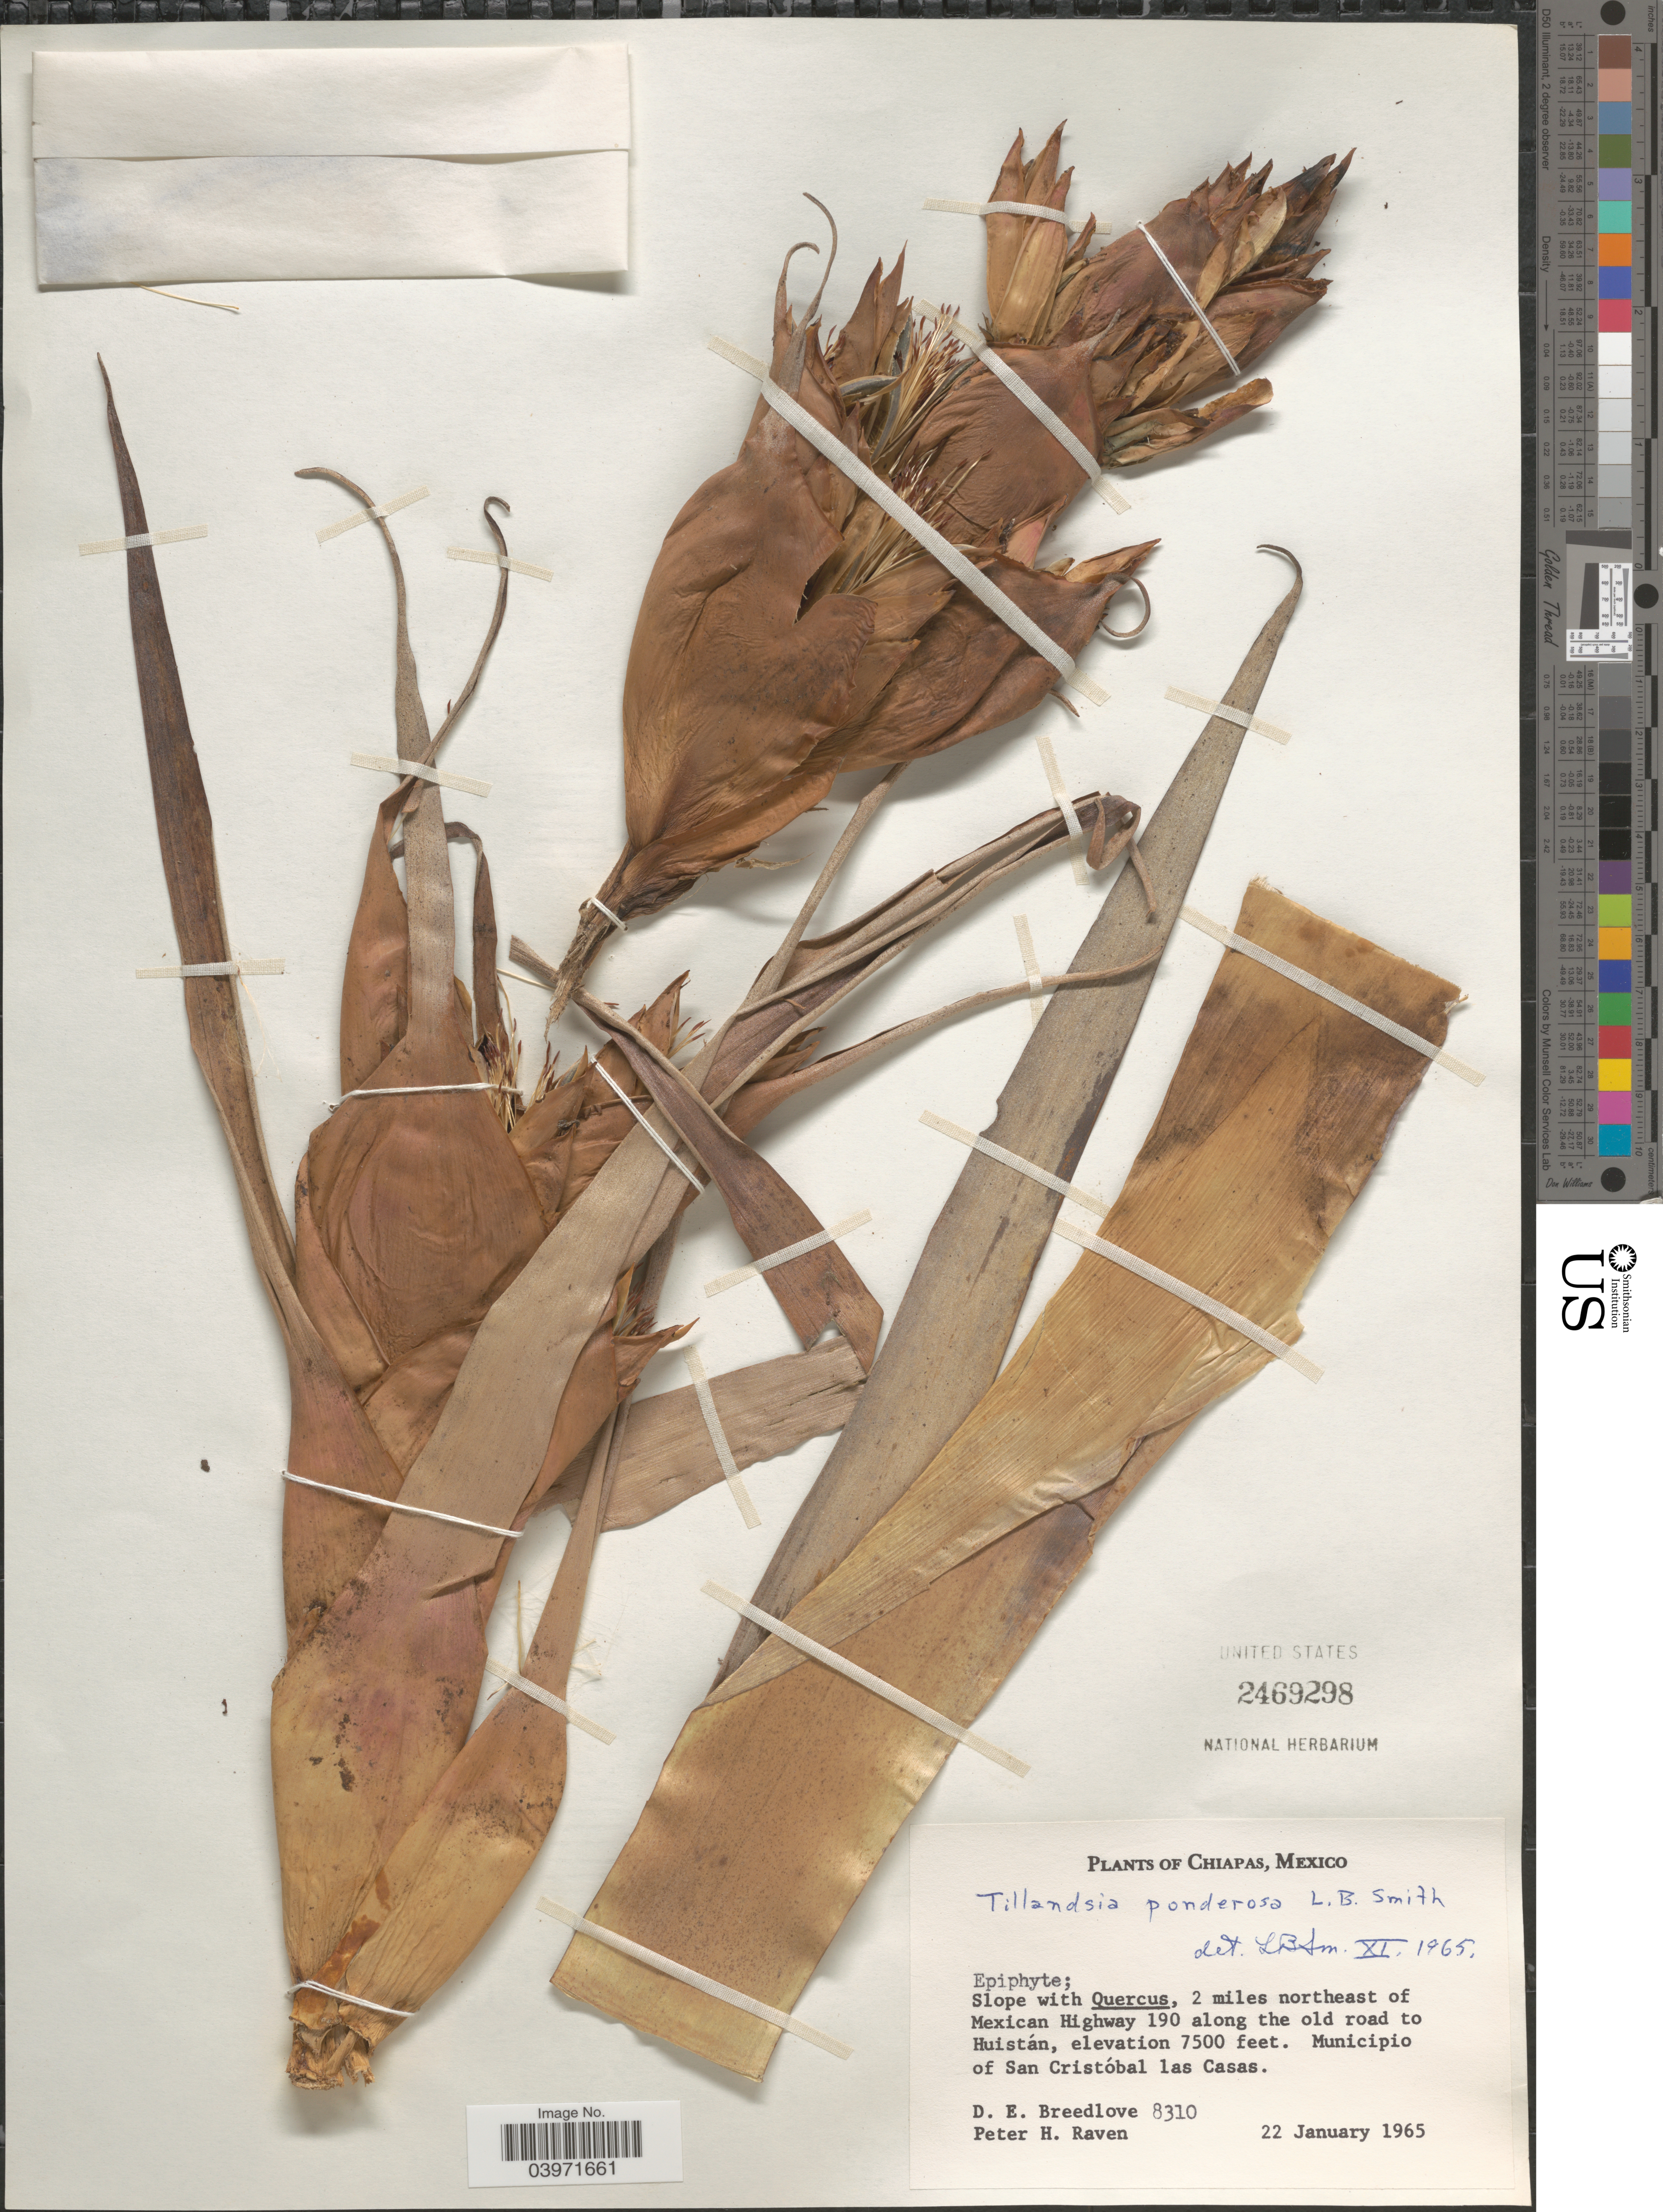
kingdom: Plantae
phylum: Tracheophyta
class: Liliopsida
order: Poales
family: Bromeliaceae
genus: Tillandsia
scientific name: Tillandsia ponderosa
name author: L.B. Sm.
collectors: D. E. Breedlove & P. Raven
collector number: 8310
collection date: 1965-01-22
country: Mexico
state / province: Chiapas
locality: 2 miles northeast of Mexican Highway 190 along the old road to Huistán. Municipio of San Cristóbal las Casas.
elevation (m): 2286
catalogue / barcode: US 2469298